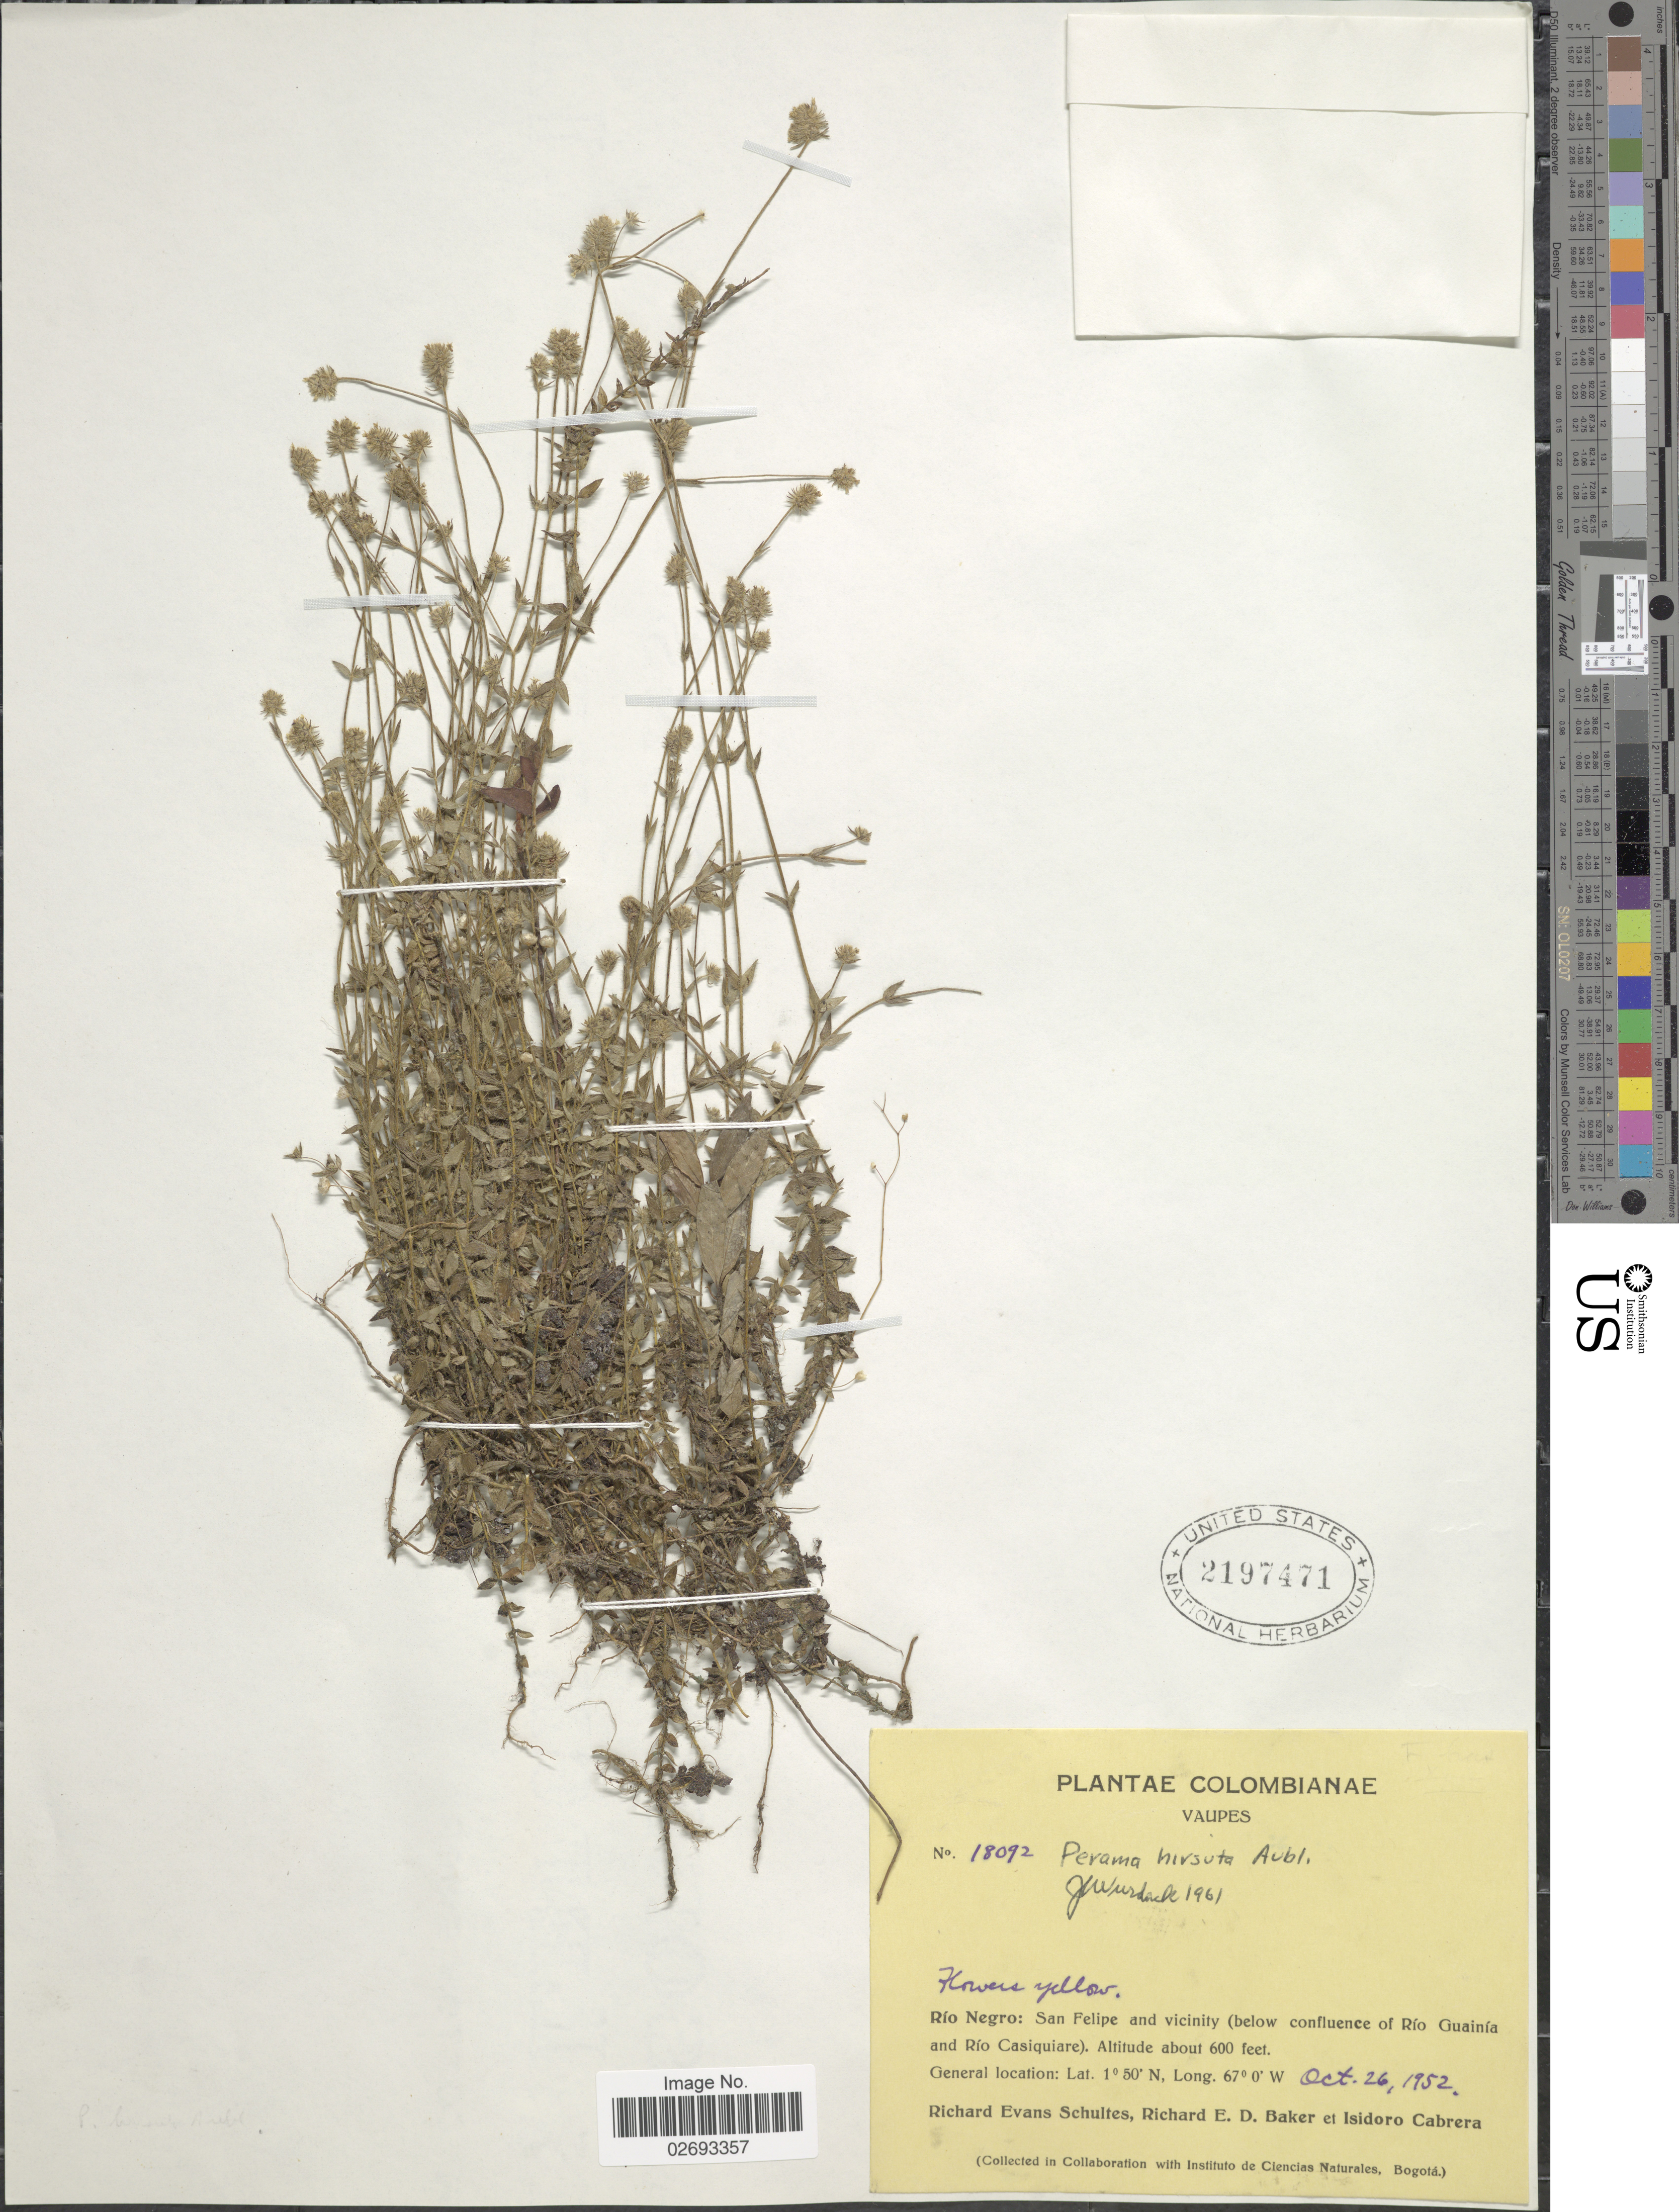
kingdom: Plantae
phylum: Tracheophyta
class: Magnoliopsida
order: Gentianales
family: Rubiaceae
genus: Perama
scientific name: Perama hirsuta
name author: Aubl.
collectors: R. E. Schultes, R. E. D. Baker & I. Cabrera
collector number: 18092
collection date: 1952-10-26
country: Colombia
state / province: Vaupés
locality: Rio Negro: San Felipe and vicinity (below confluence of Rio Guainia and Rio Casiquiare)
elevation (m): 183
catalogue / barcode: US 2197471